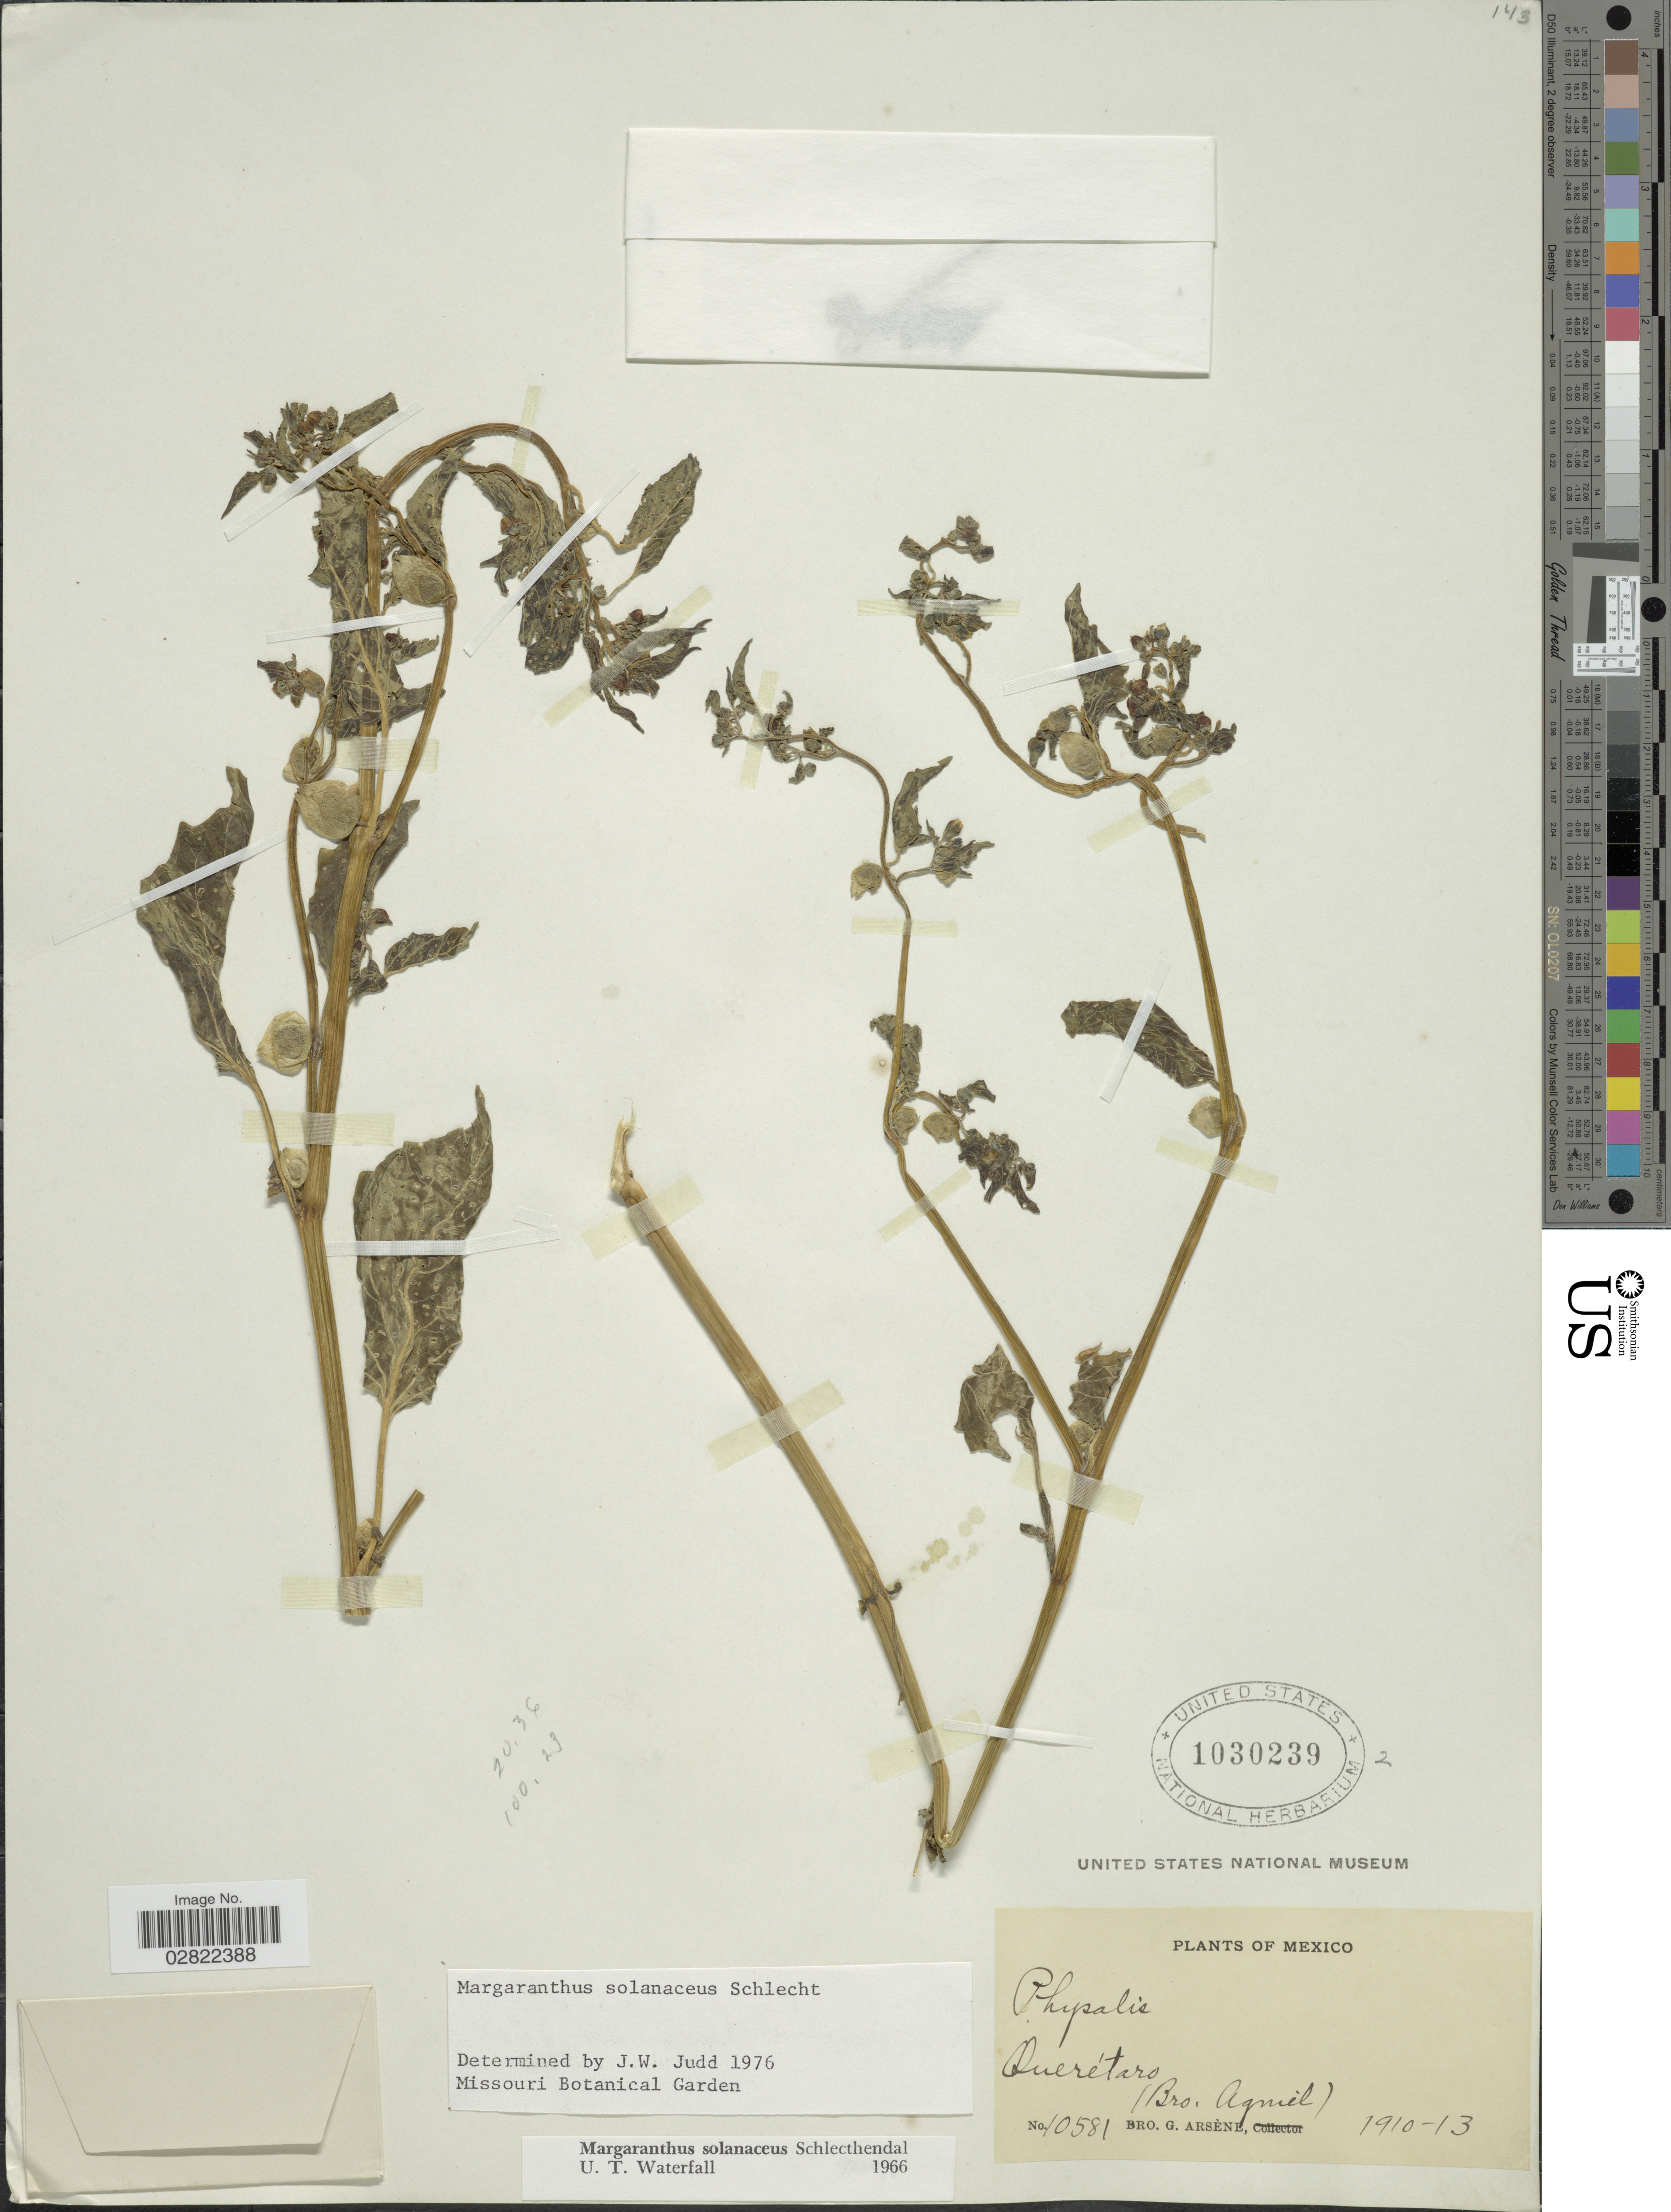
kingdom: Plantae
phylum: Tracheophyta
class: Magnoliopsida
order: Solanales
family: Solanaceae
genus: Margaranthus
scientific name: Margaranthus solanaceus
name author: Schltdl.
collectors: Bro. G. Arsène & Bro. Agniel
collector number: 10581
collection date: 1910/1913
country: Mexico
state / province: Querétaro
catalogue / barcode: US 1030239